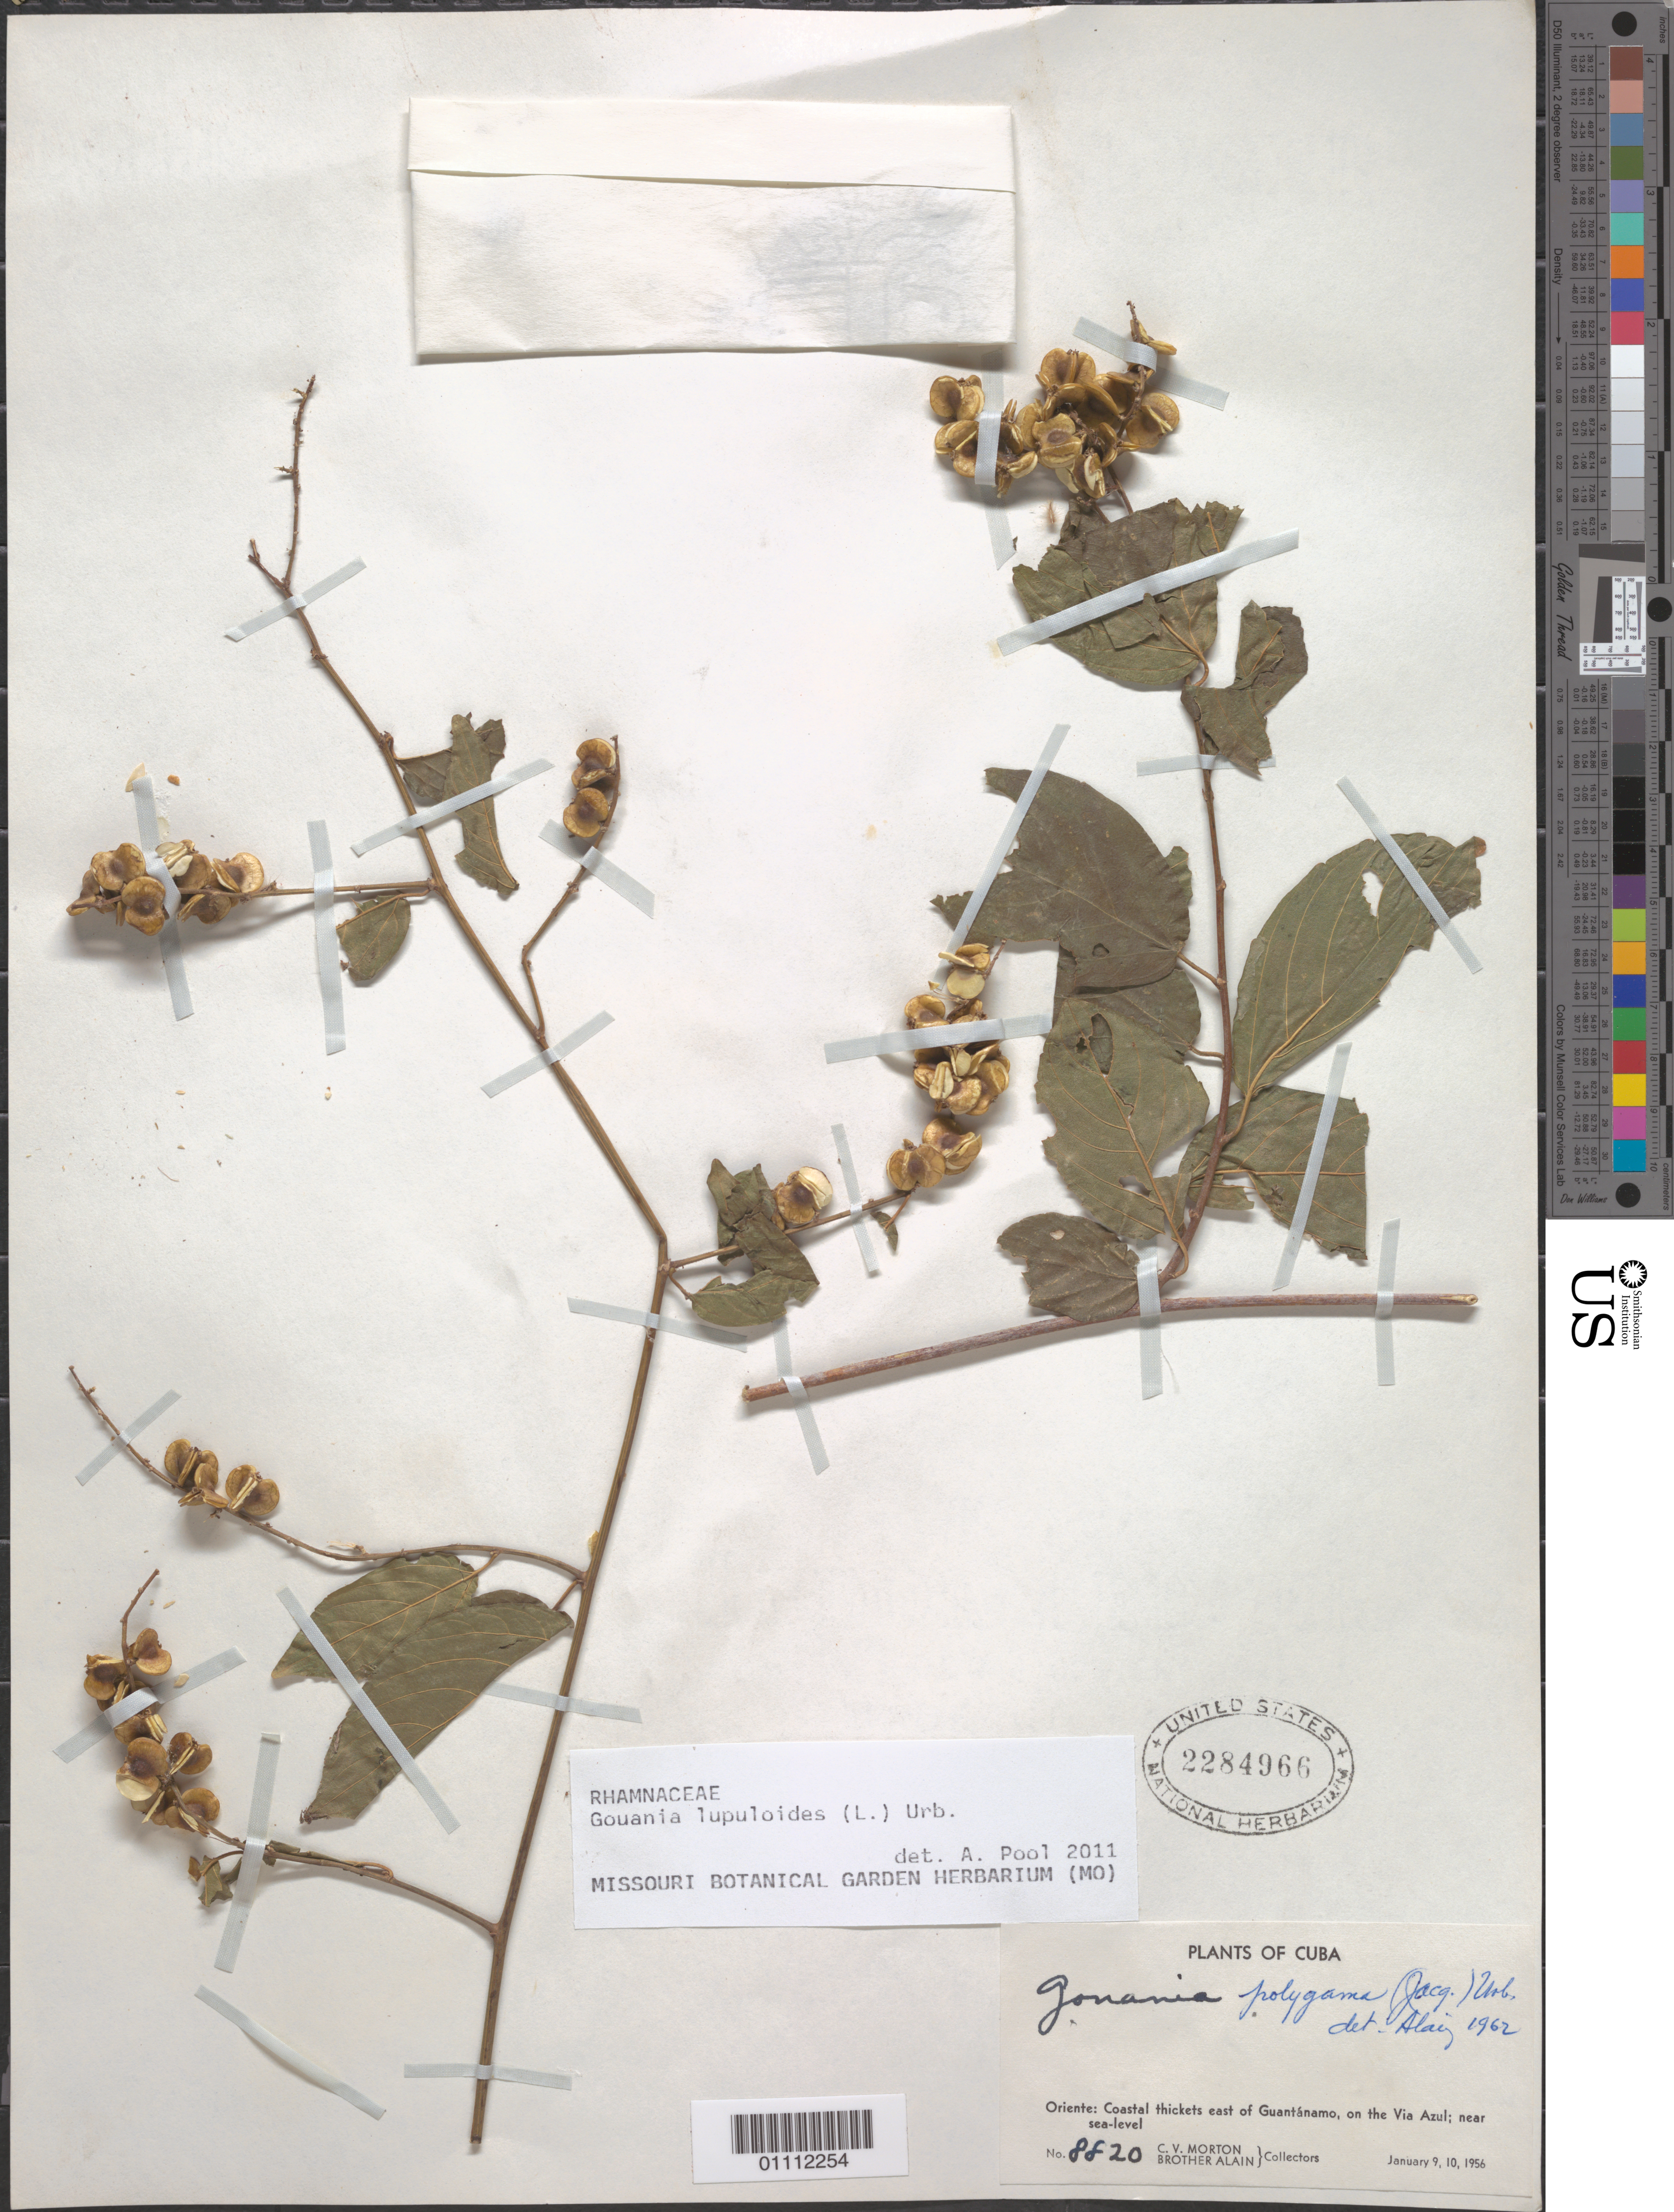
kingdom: Plantae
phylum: Tracheophyta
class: Magnoliopsida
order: Rosales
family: Rhamnaceae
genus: Gouania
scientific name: Gouania lupuloides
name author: (L.) Urb.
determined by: Pool, A., (MO), Missouri Botanical Garden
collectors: C. V. Morton & A. H. Liogier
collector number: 8820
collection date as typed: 09 Jan 1956 and 10 Jan 1956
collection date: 1956-01-09,1956-01-10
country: Cuba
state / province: Guantanamo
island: Cuba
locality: Prov Oriente, E of Guantánamo, on the Via Azul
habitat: Coastal thickets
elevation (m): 0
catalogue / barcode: US 2284966